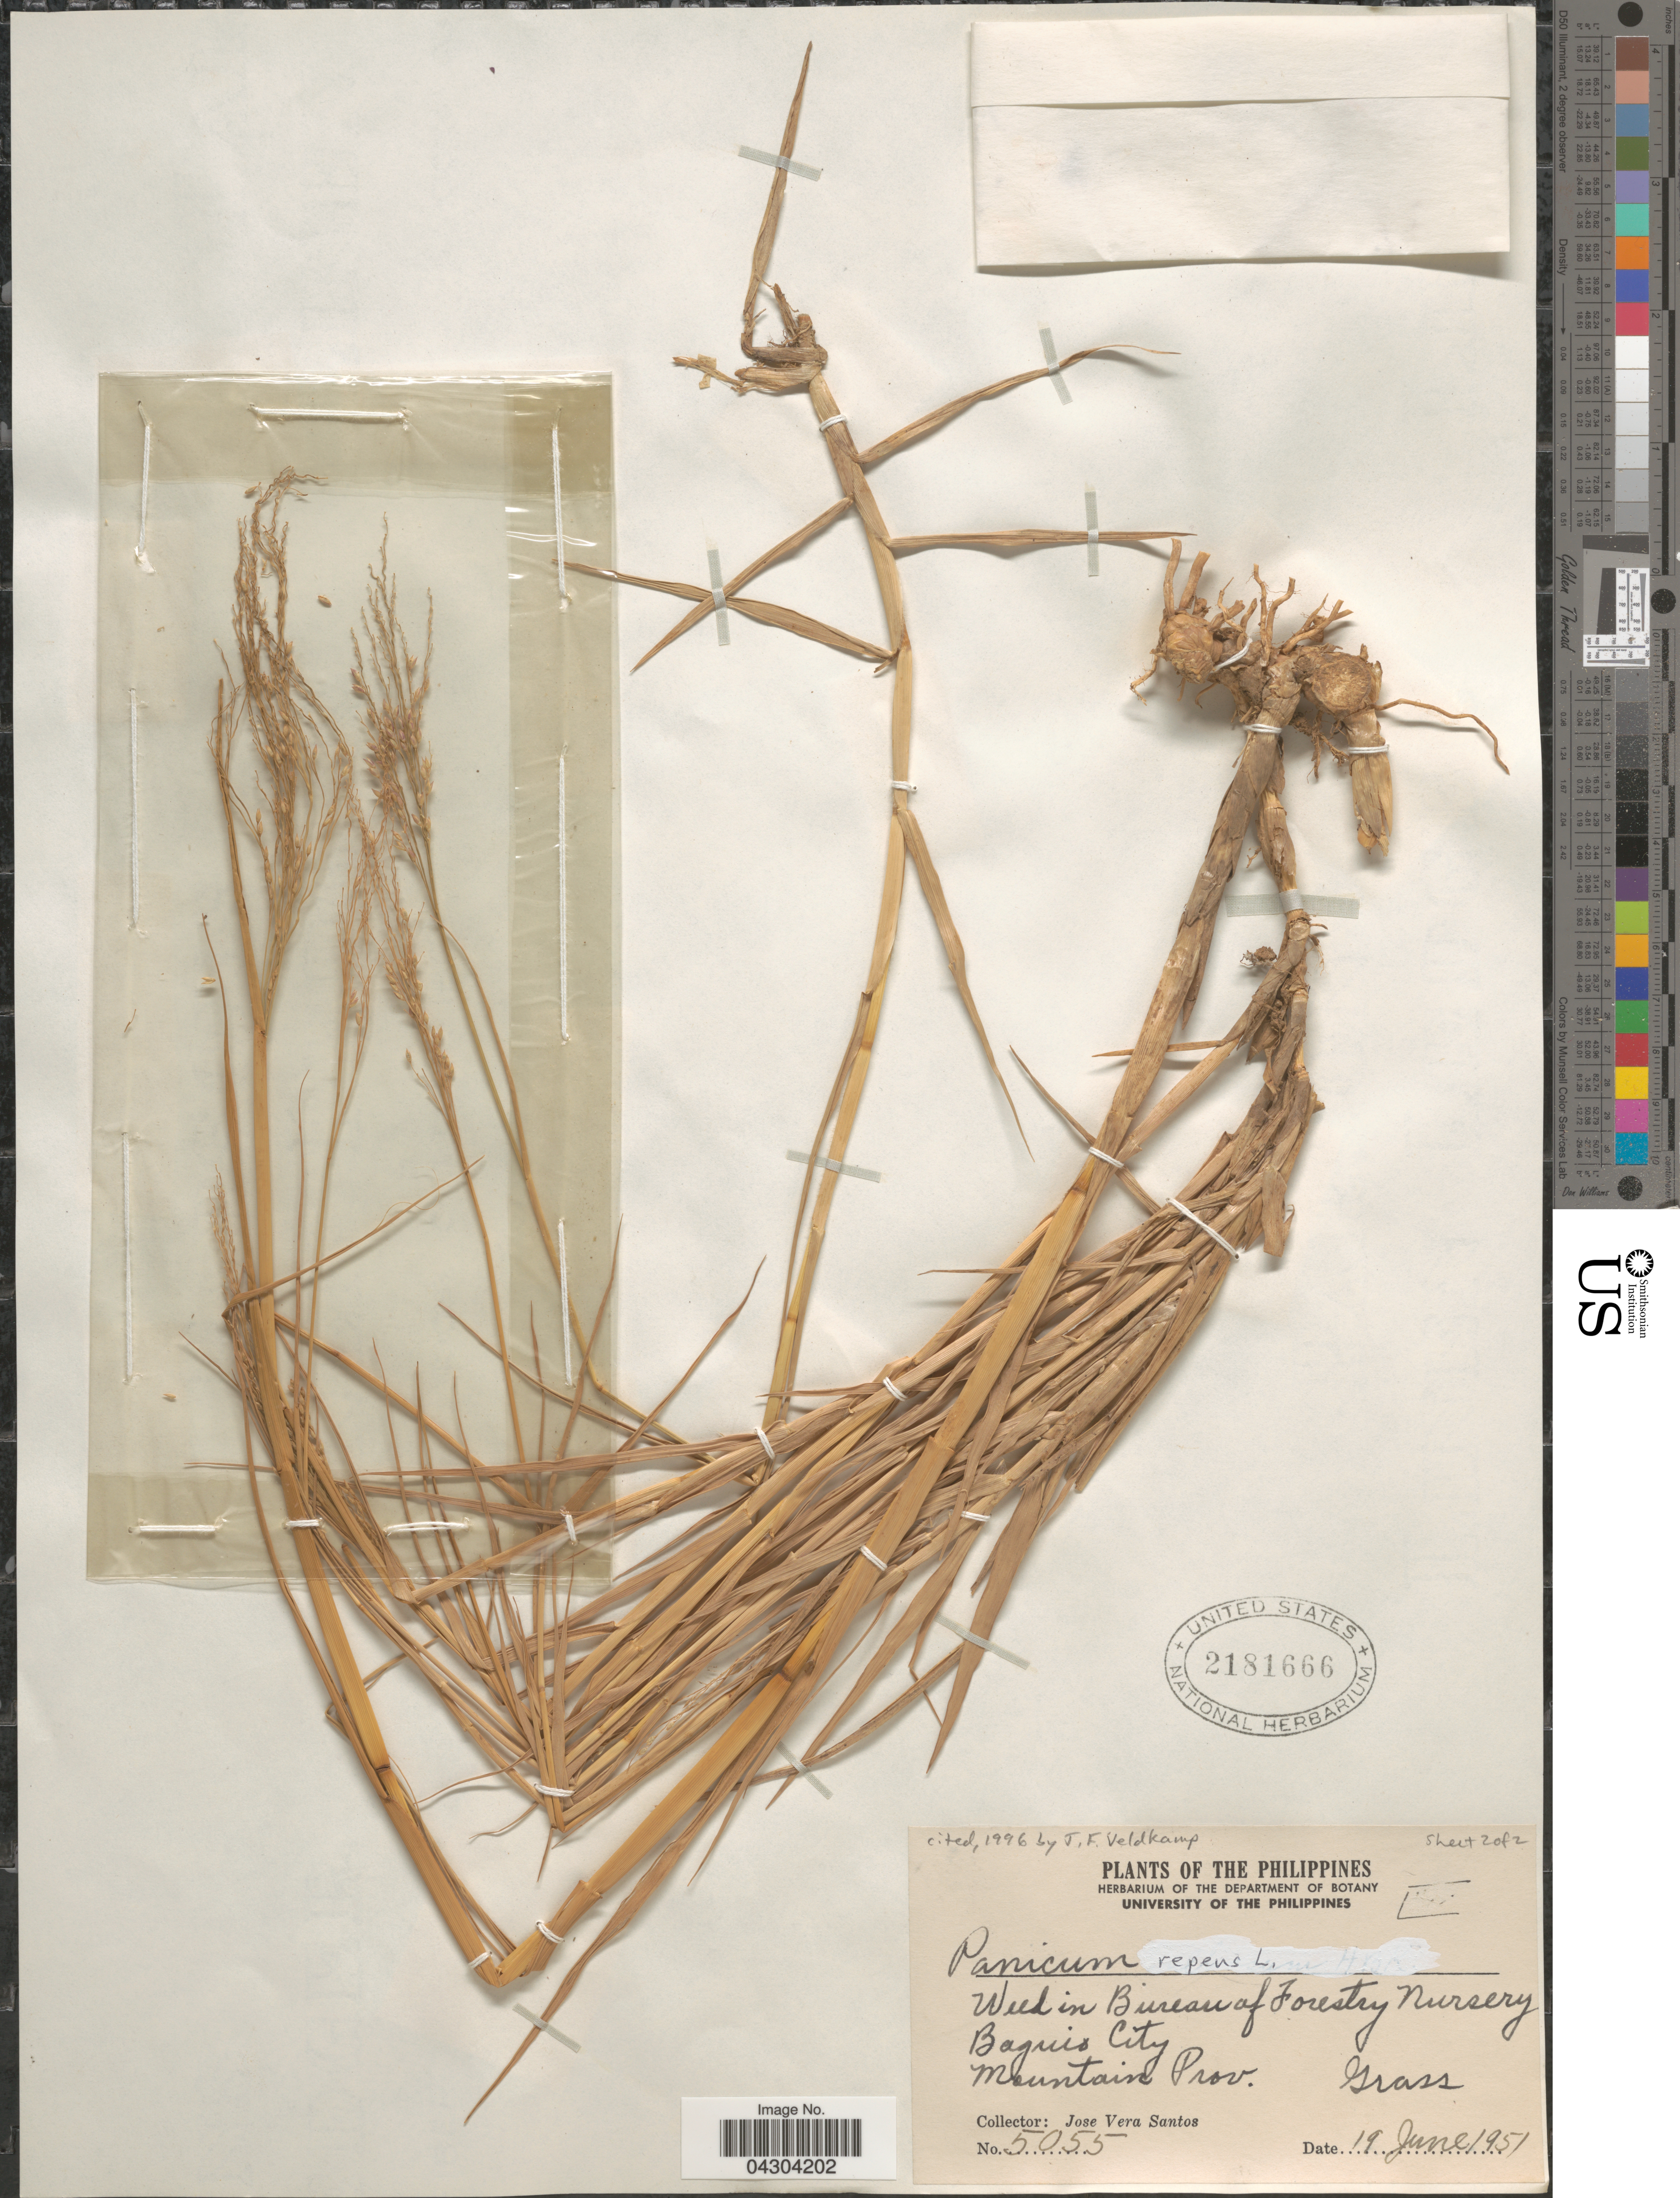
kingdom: Plantae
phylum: Tracheophyta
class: Liliopsida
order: Poales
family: Poaceae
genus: Panicum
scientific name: Panicum repens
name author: L.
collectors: J. V. Santos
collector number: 5055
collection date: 1951-06-19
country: Philippines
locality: Bureau of Forestry Nursery. Baguio City. Mountain Prov.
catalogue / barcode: US 2181666